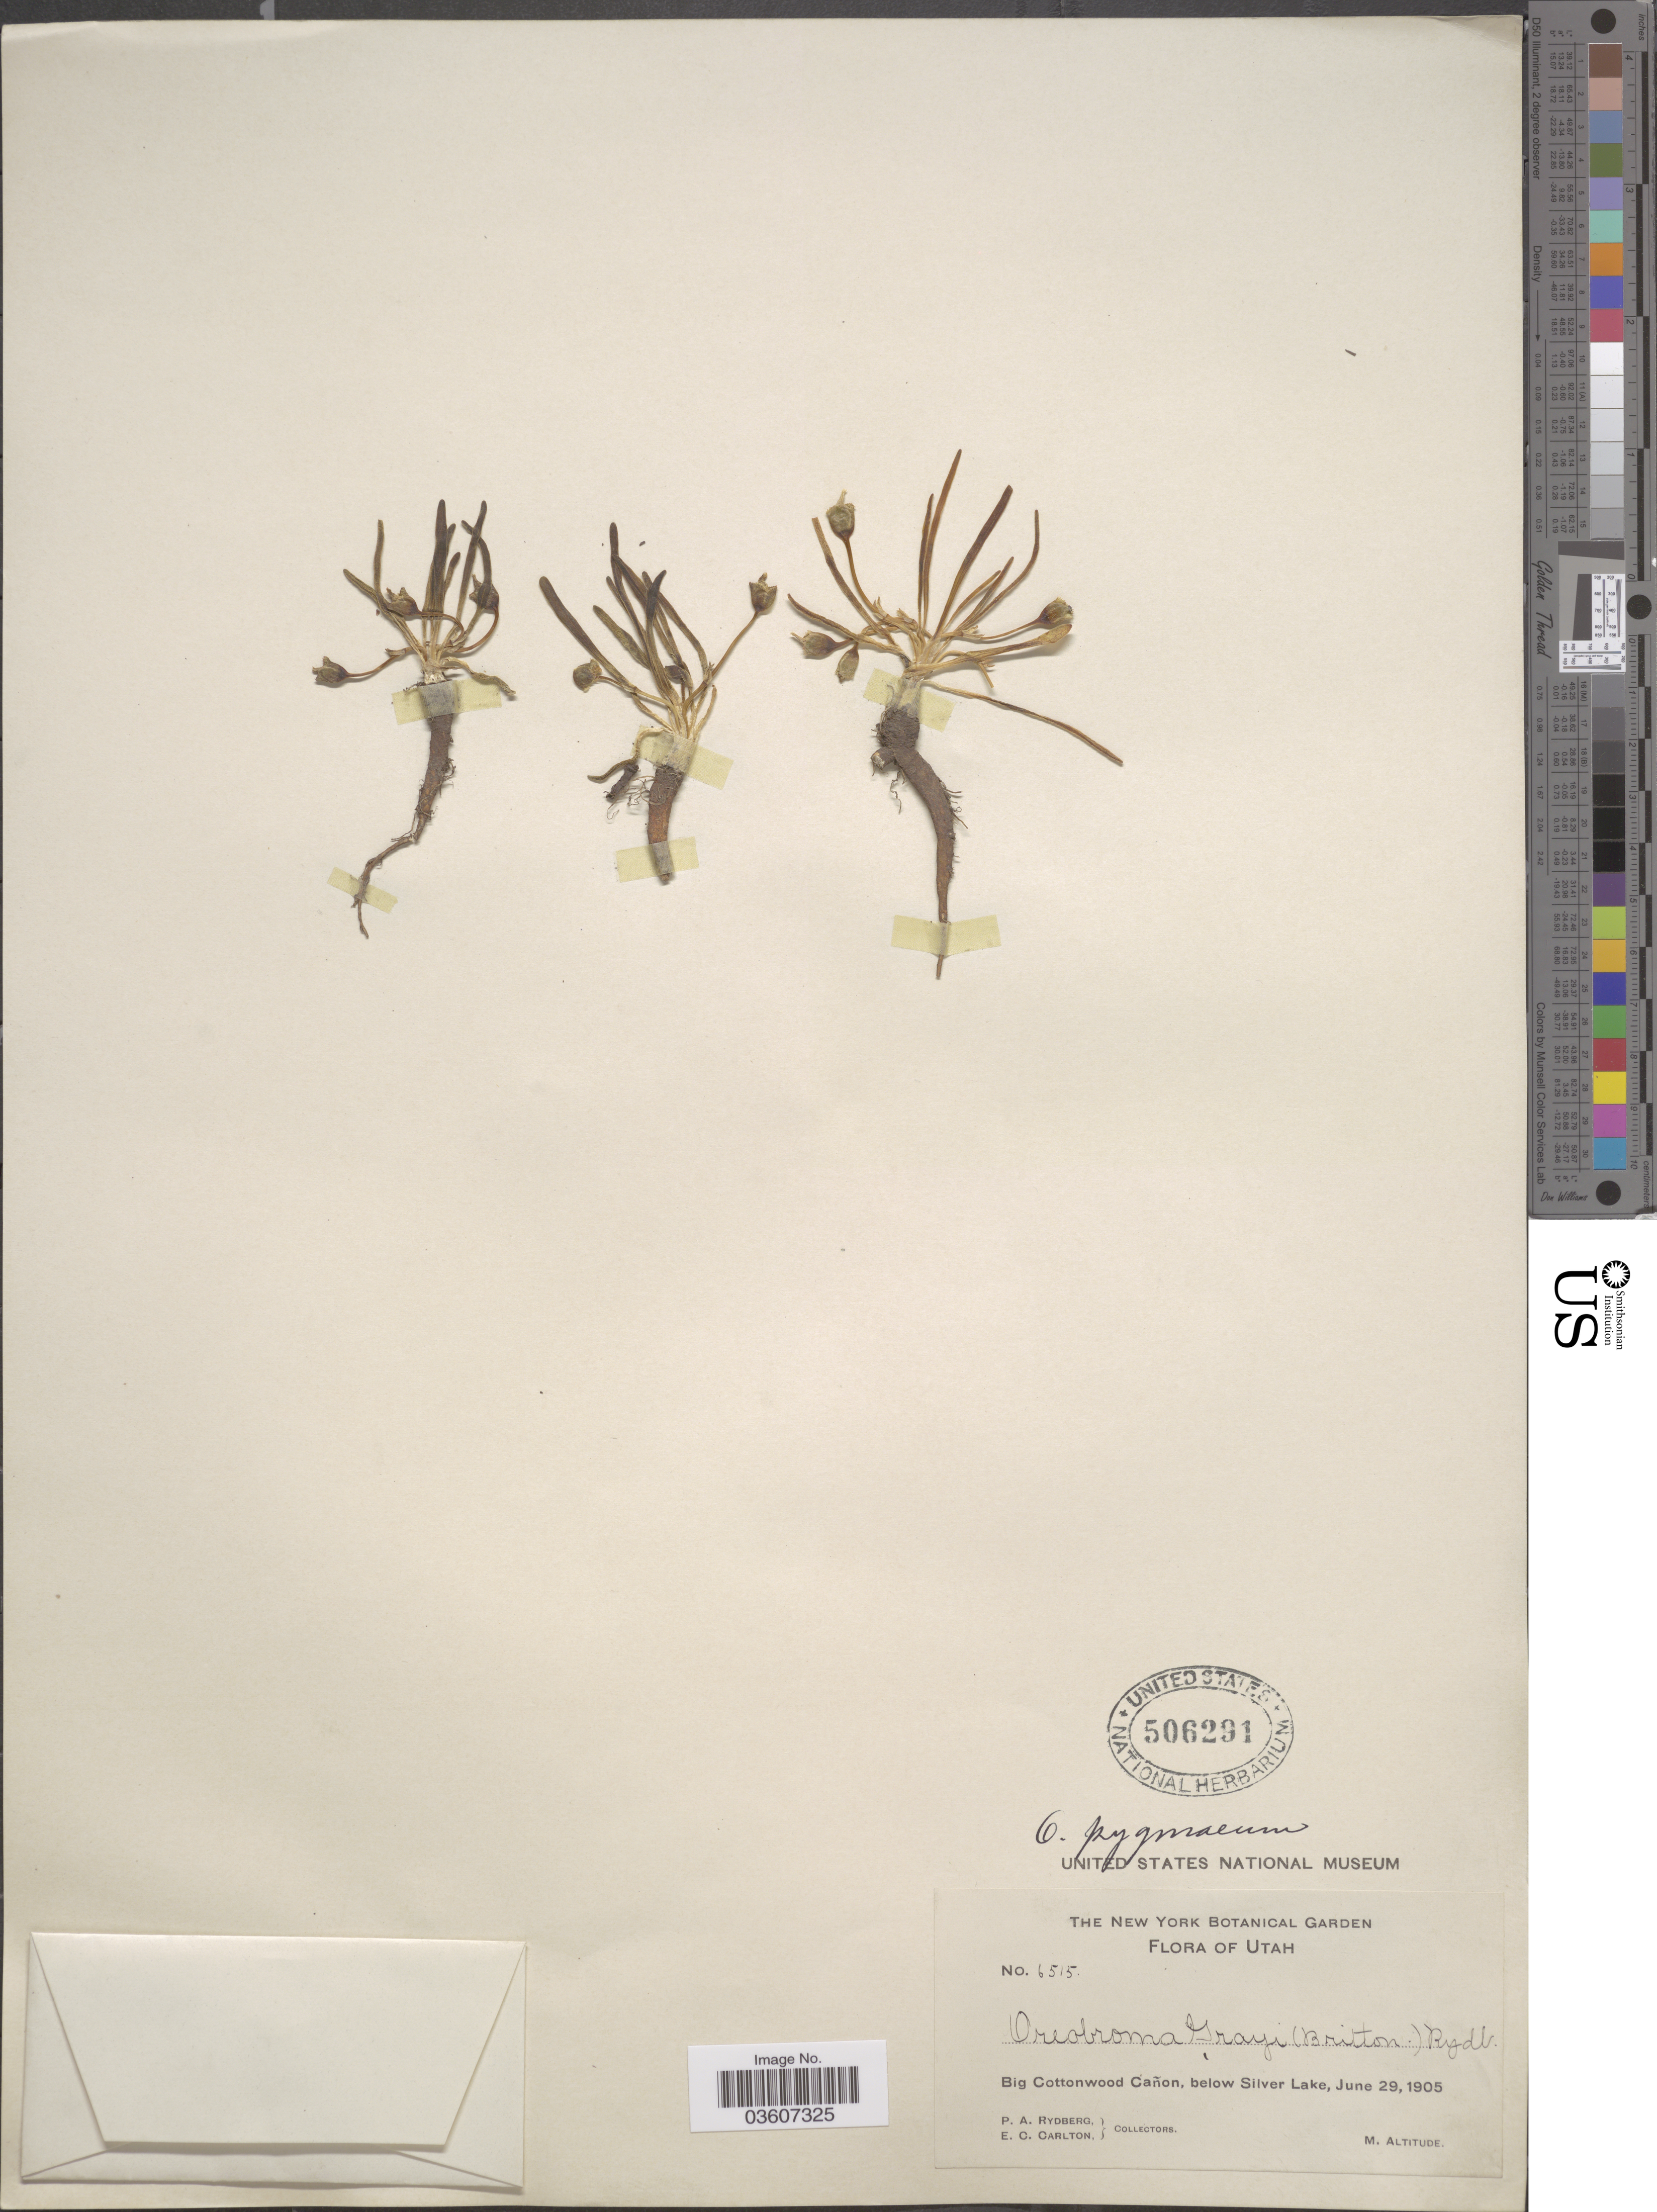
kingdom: Plantae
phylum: Tracheophyta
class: Magnoliopsida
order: Caryophyllales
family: Montiaceae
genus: Lewisia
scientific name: Lewisia pygmaea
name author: (A. Gray) B.L. Rob.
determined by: Strong, Mark T., (BOT), Smithsonian Institution - National Museum of Natural History (UNITED STATES)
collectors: P. A. Rydberg & E. Carlton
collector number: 6515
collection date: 1905-06-29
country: United States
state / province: Utah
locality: Big Cottonwood Cañon, below Silver Lake.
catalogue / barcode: US 506291